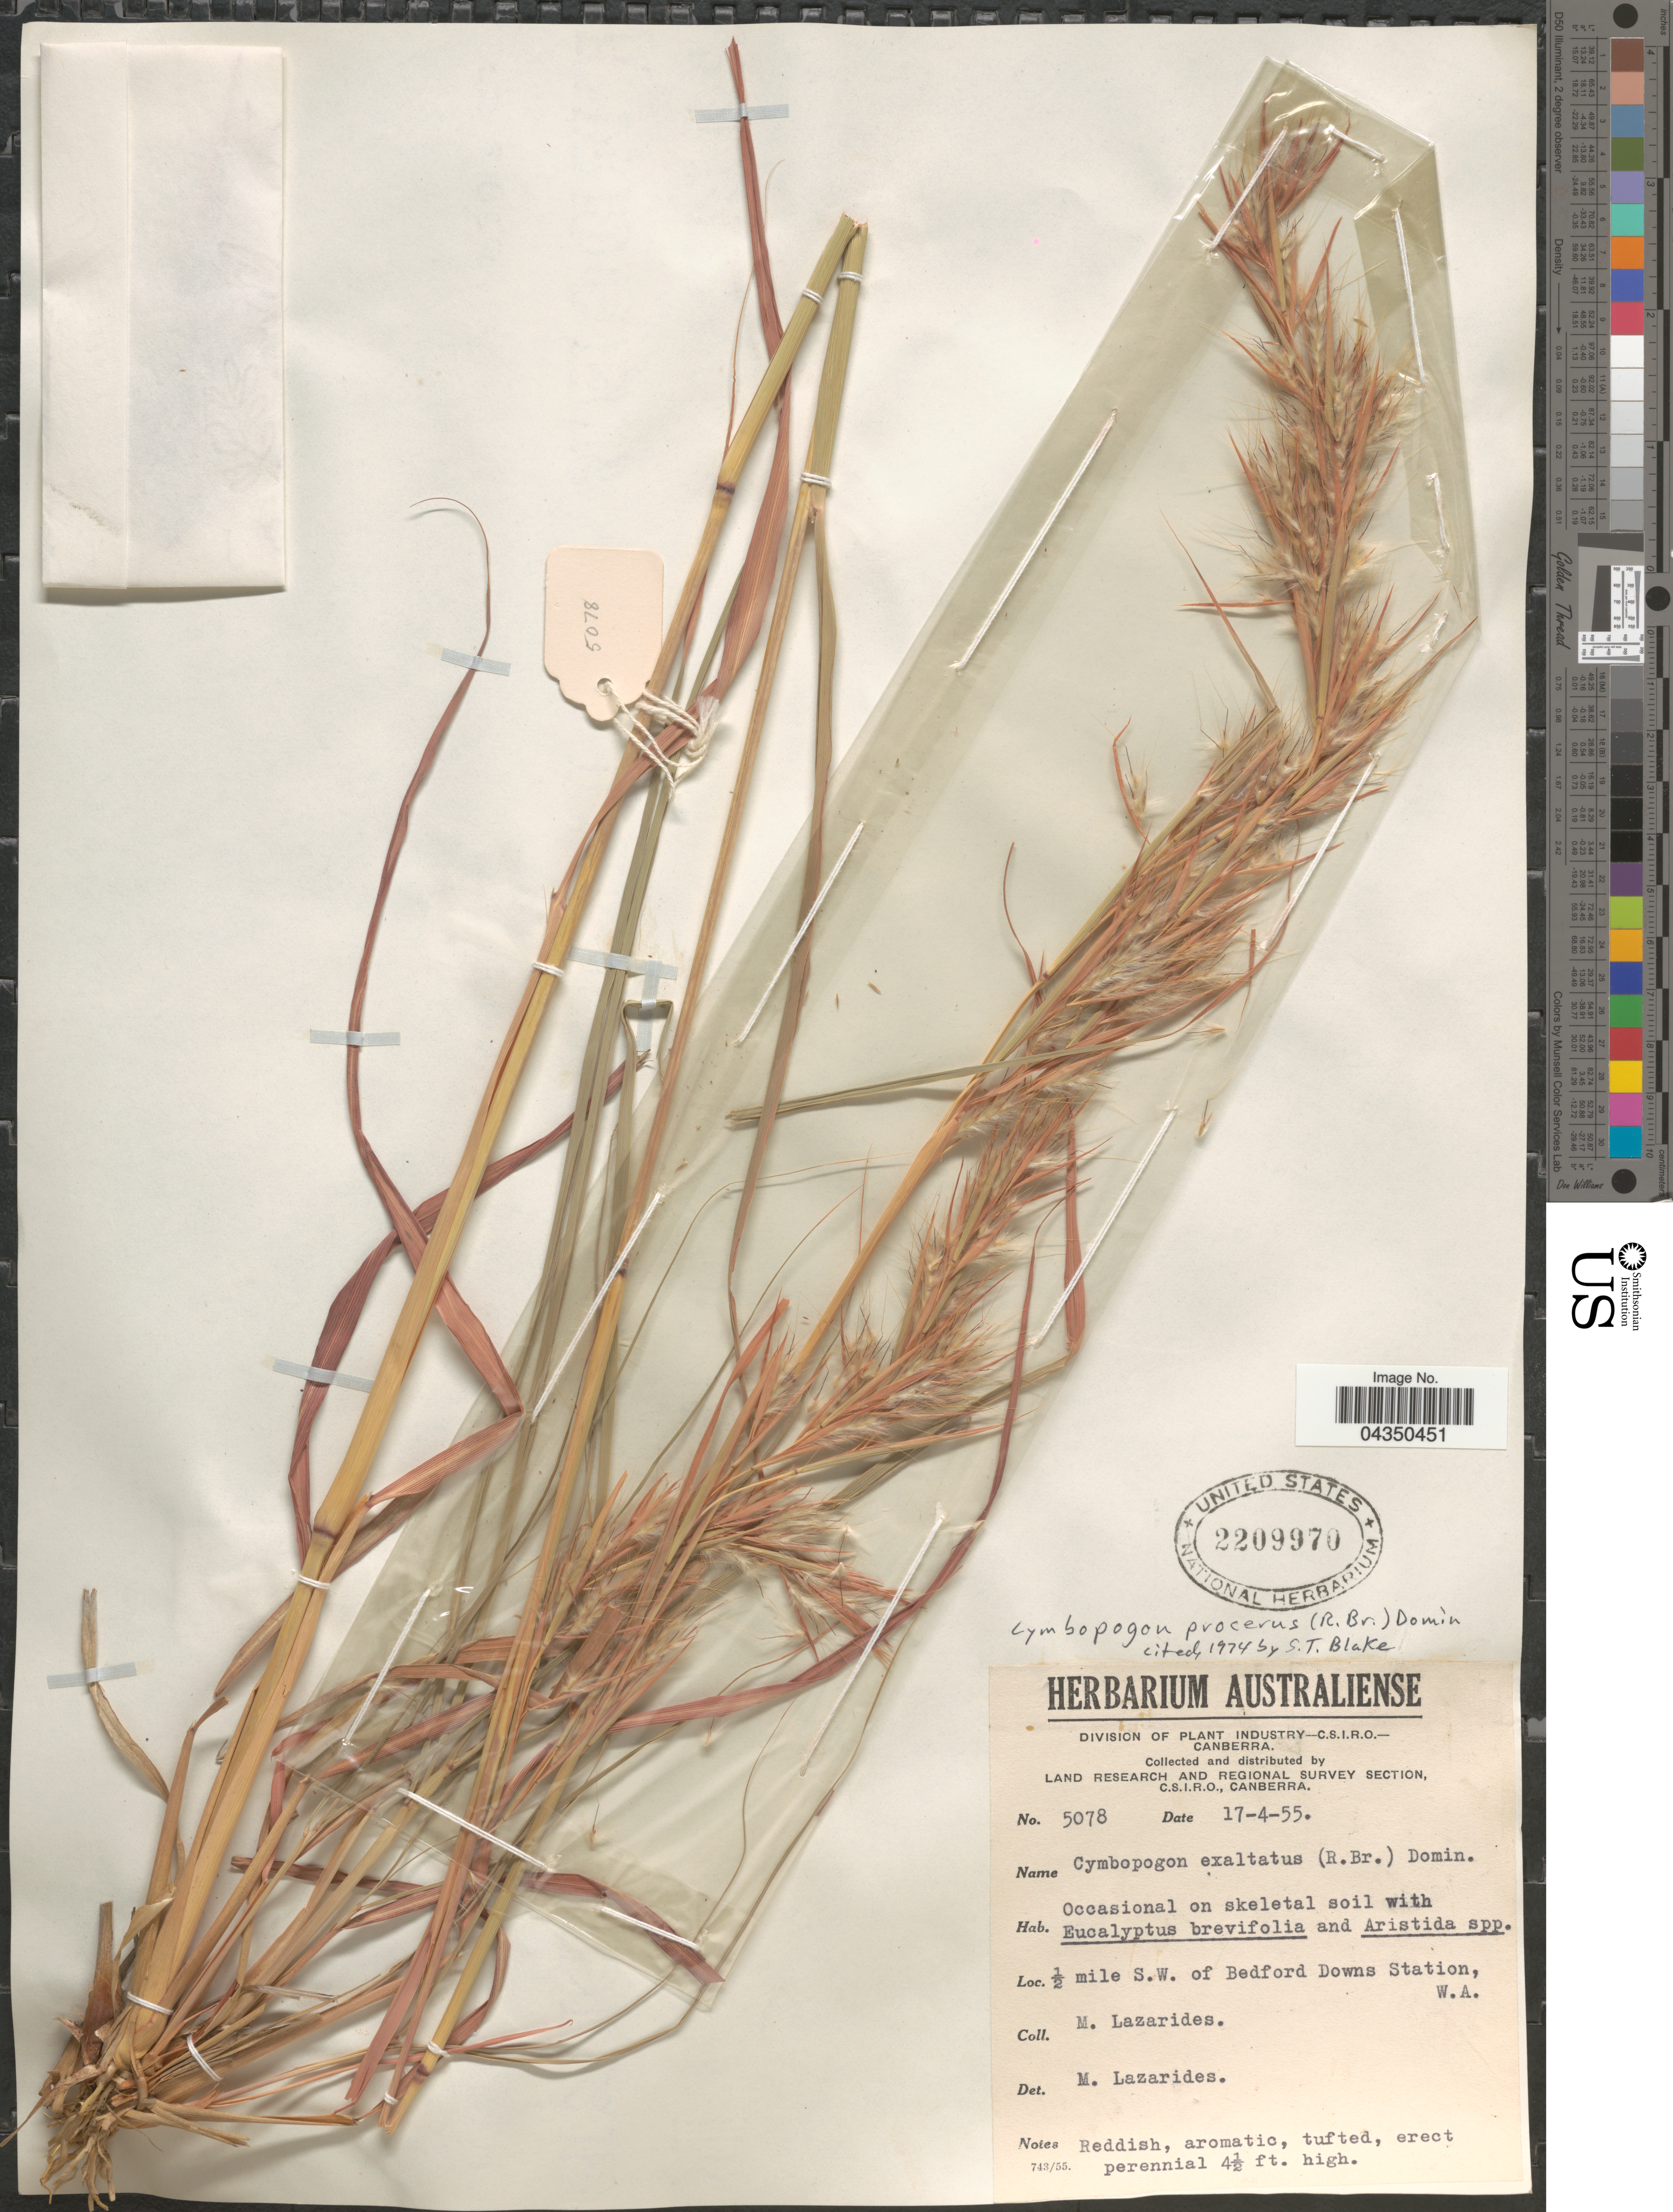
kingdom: Plantae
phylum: Tracheophyta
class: Liliopsida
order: Poales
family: Poaceae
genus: Cymbopogon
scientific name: Cymbopogon procerus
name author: Domin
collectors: M. Lazarides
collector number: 5078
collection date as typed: Transcribed d/m/y: 17/4/55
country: Australia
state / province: Western Australia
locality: Land Research and Regional Survey Section. ½ mile S.W. of Bedford Downs Station.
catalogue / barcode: US 2209970